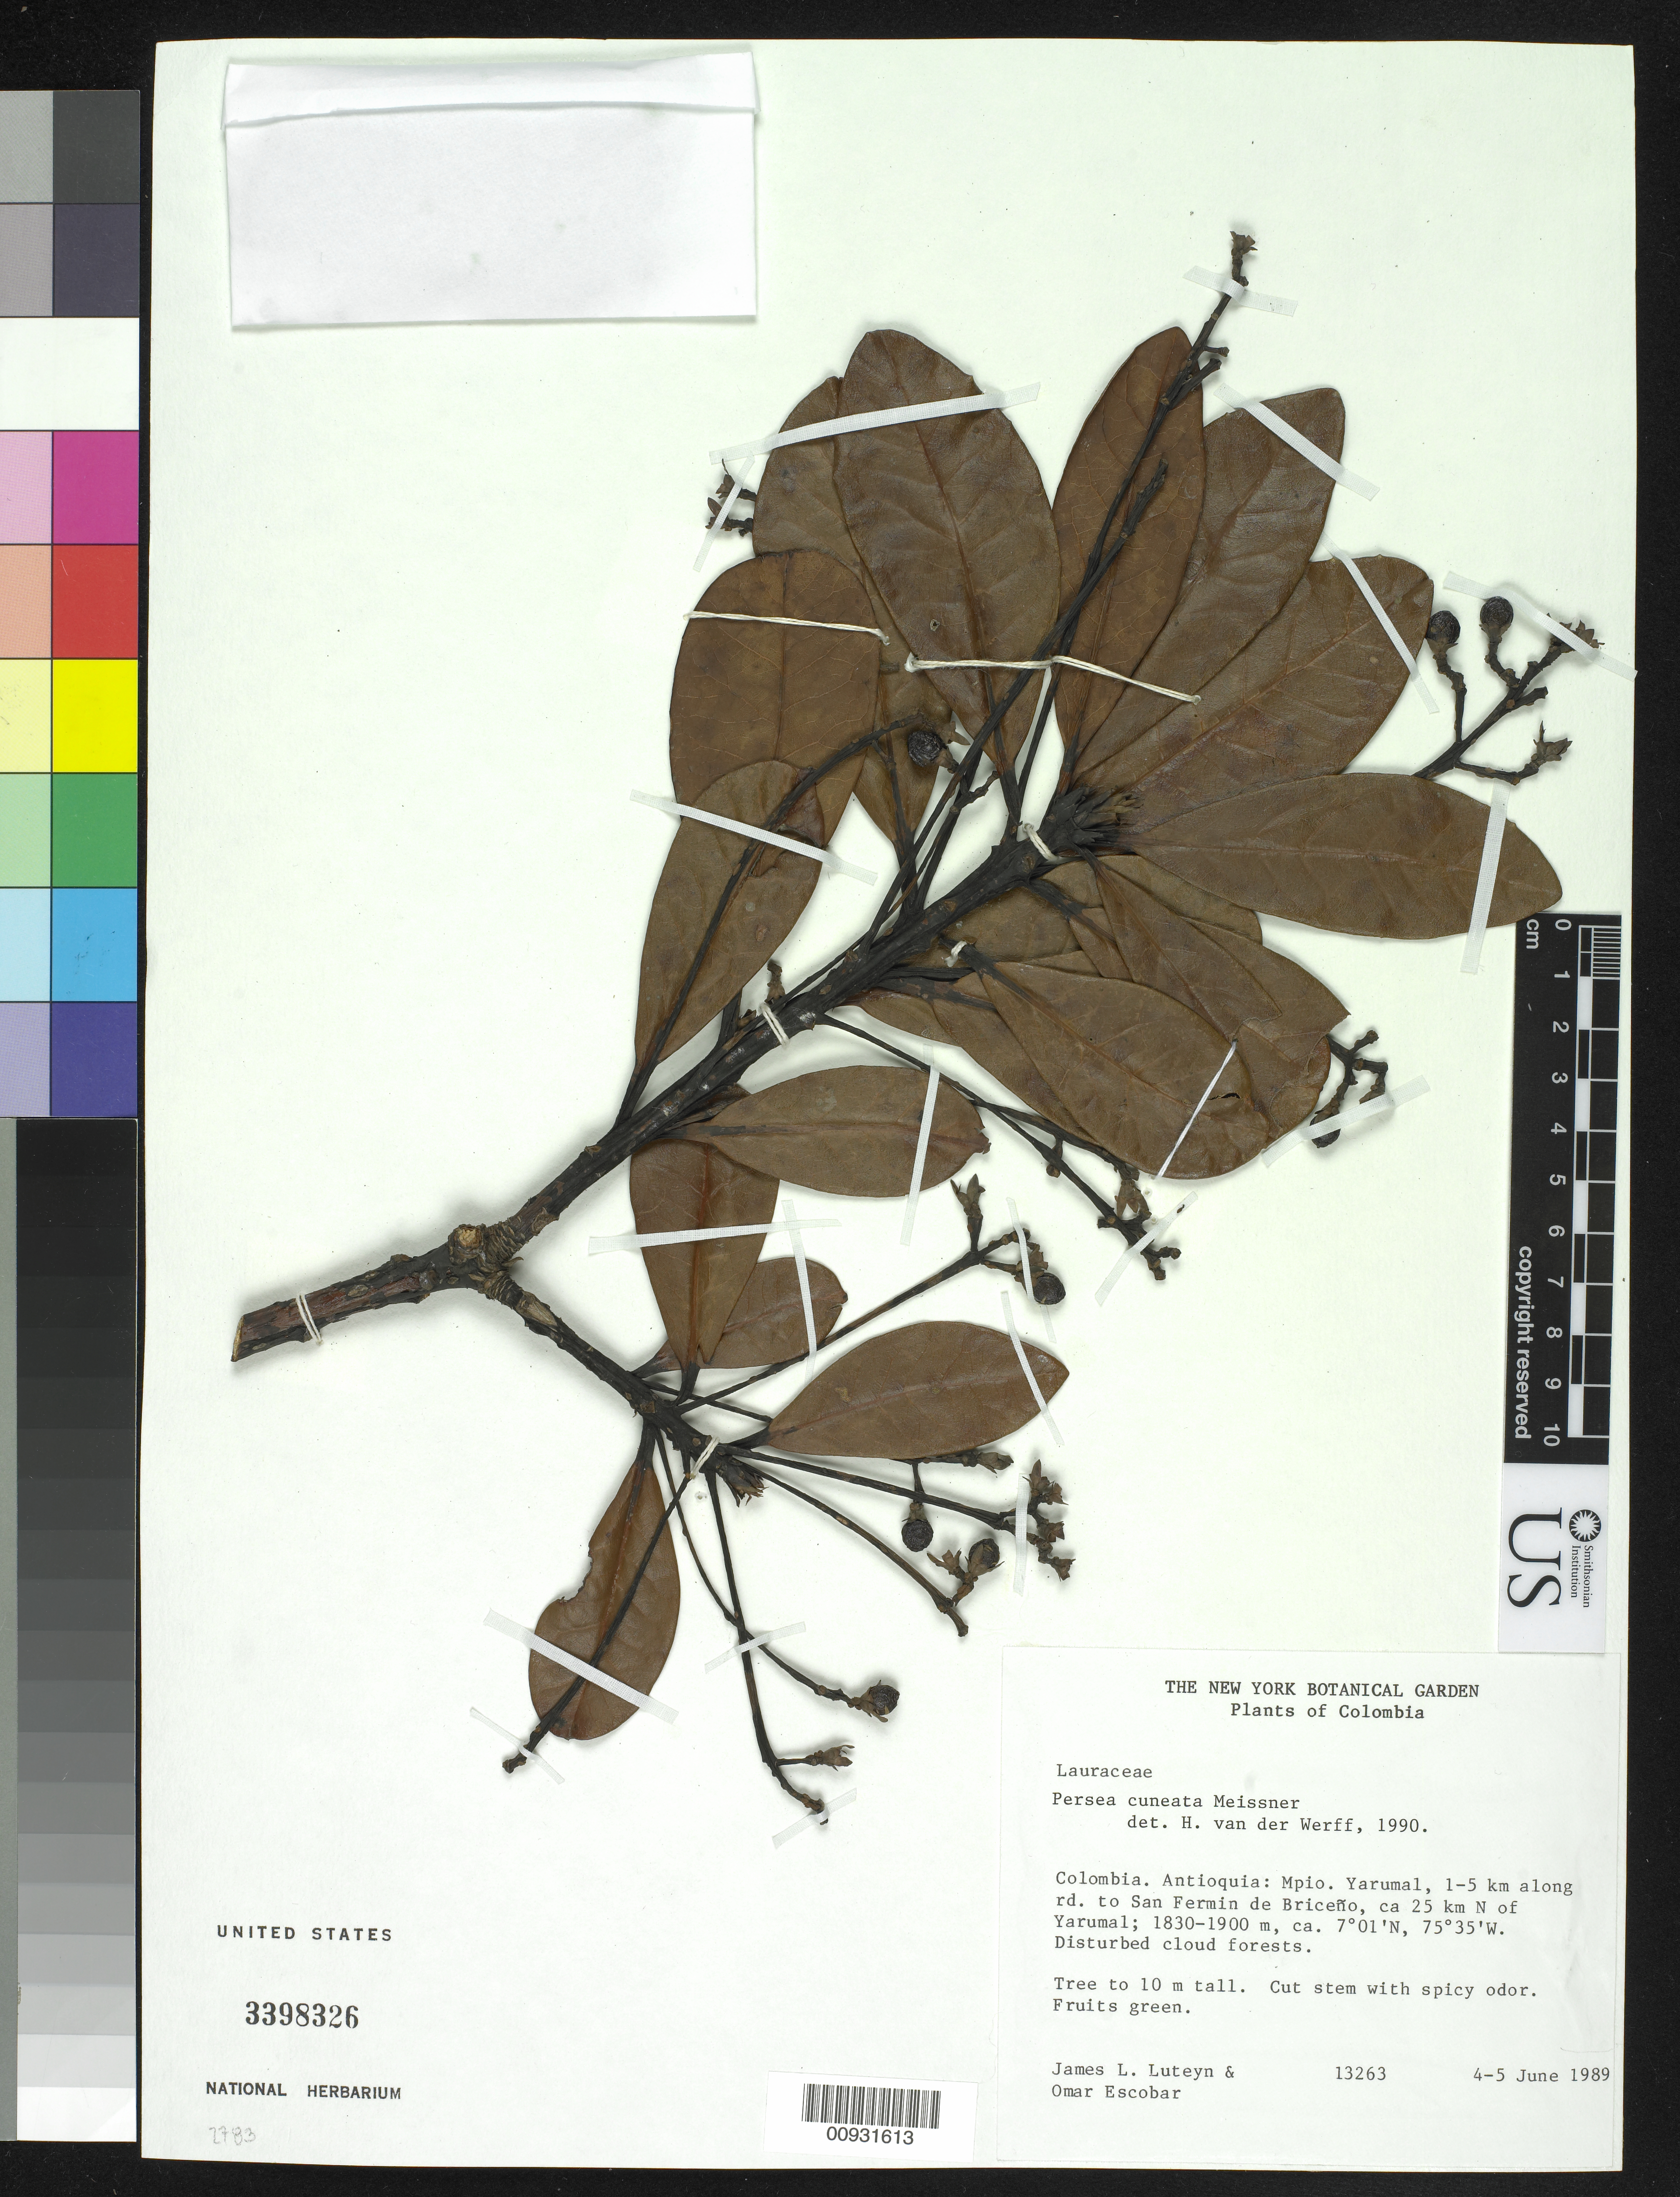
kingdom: Plantae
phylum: Tracheophyta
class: Magnoliopsida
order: Laurales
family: Lauraceae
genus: Persea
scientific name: Persea cuneata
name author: Meisn.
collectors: J. L. Luteyn & O. D. Escobar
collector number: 13263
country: Colombia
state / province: Antioquia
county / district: Yarumal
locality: Road to San Fermin de Briceno, N of Yarumal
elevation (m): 1830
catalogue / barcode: US 3398326